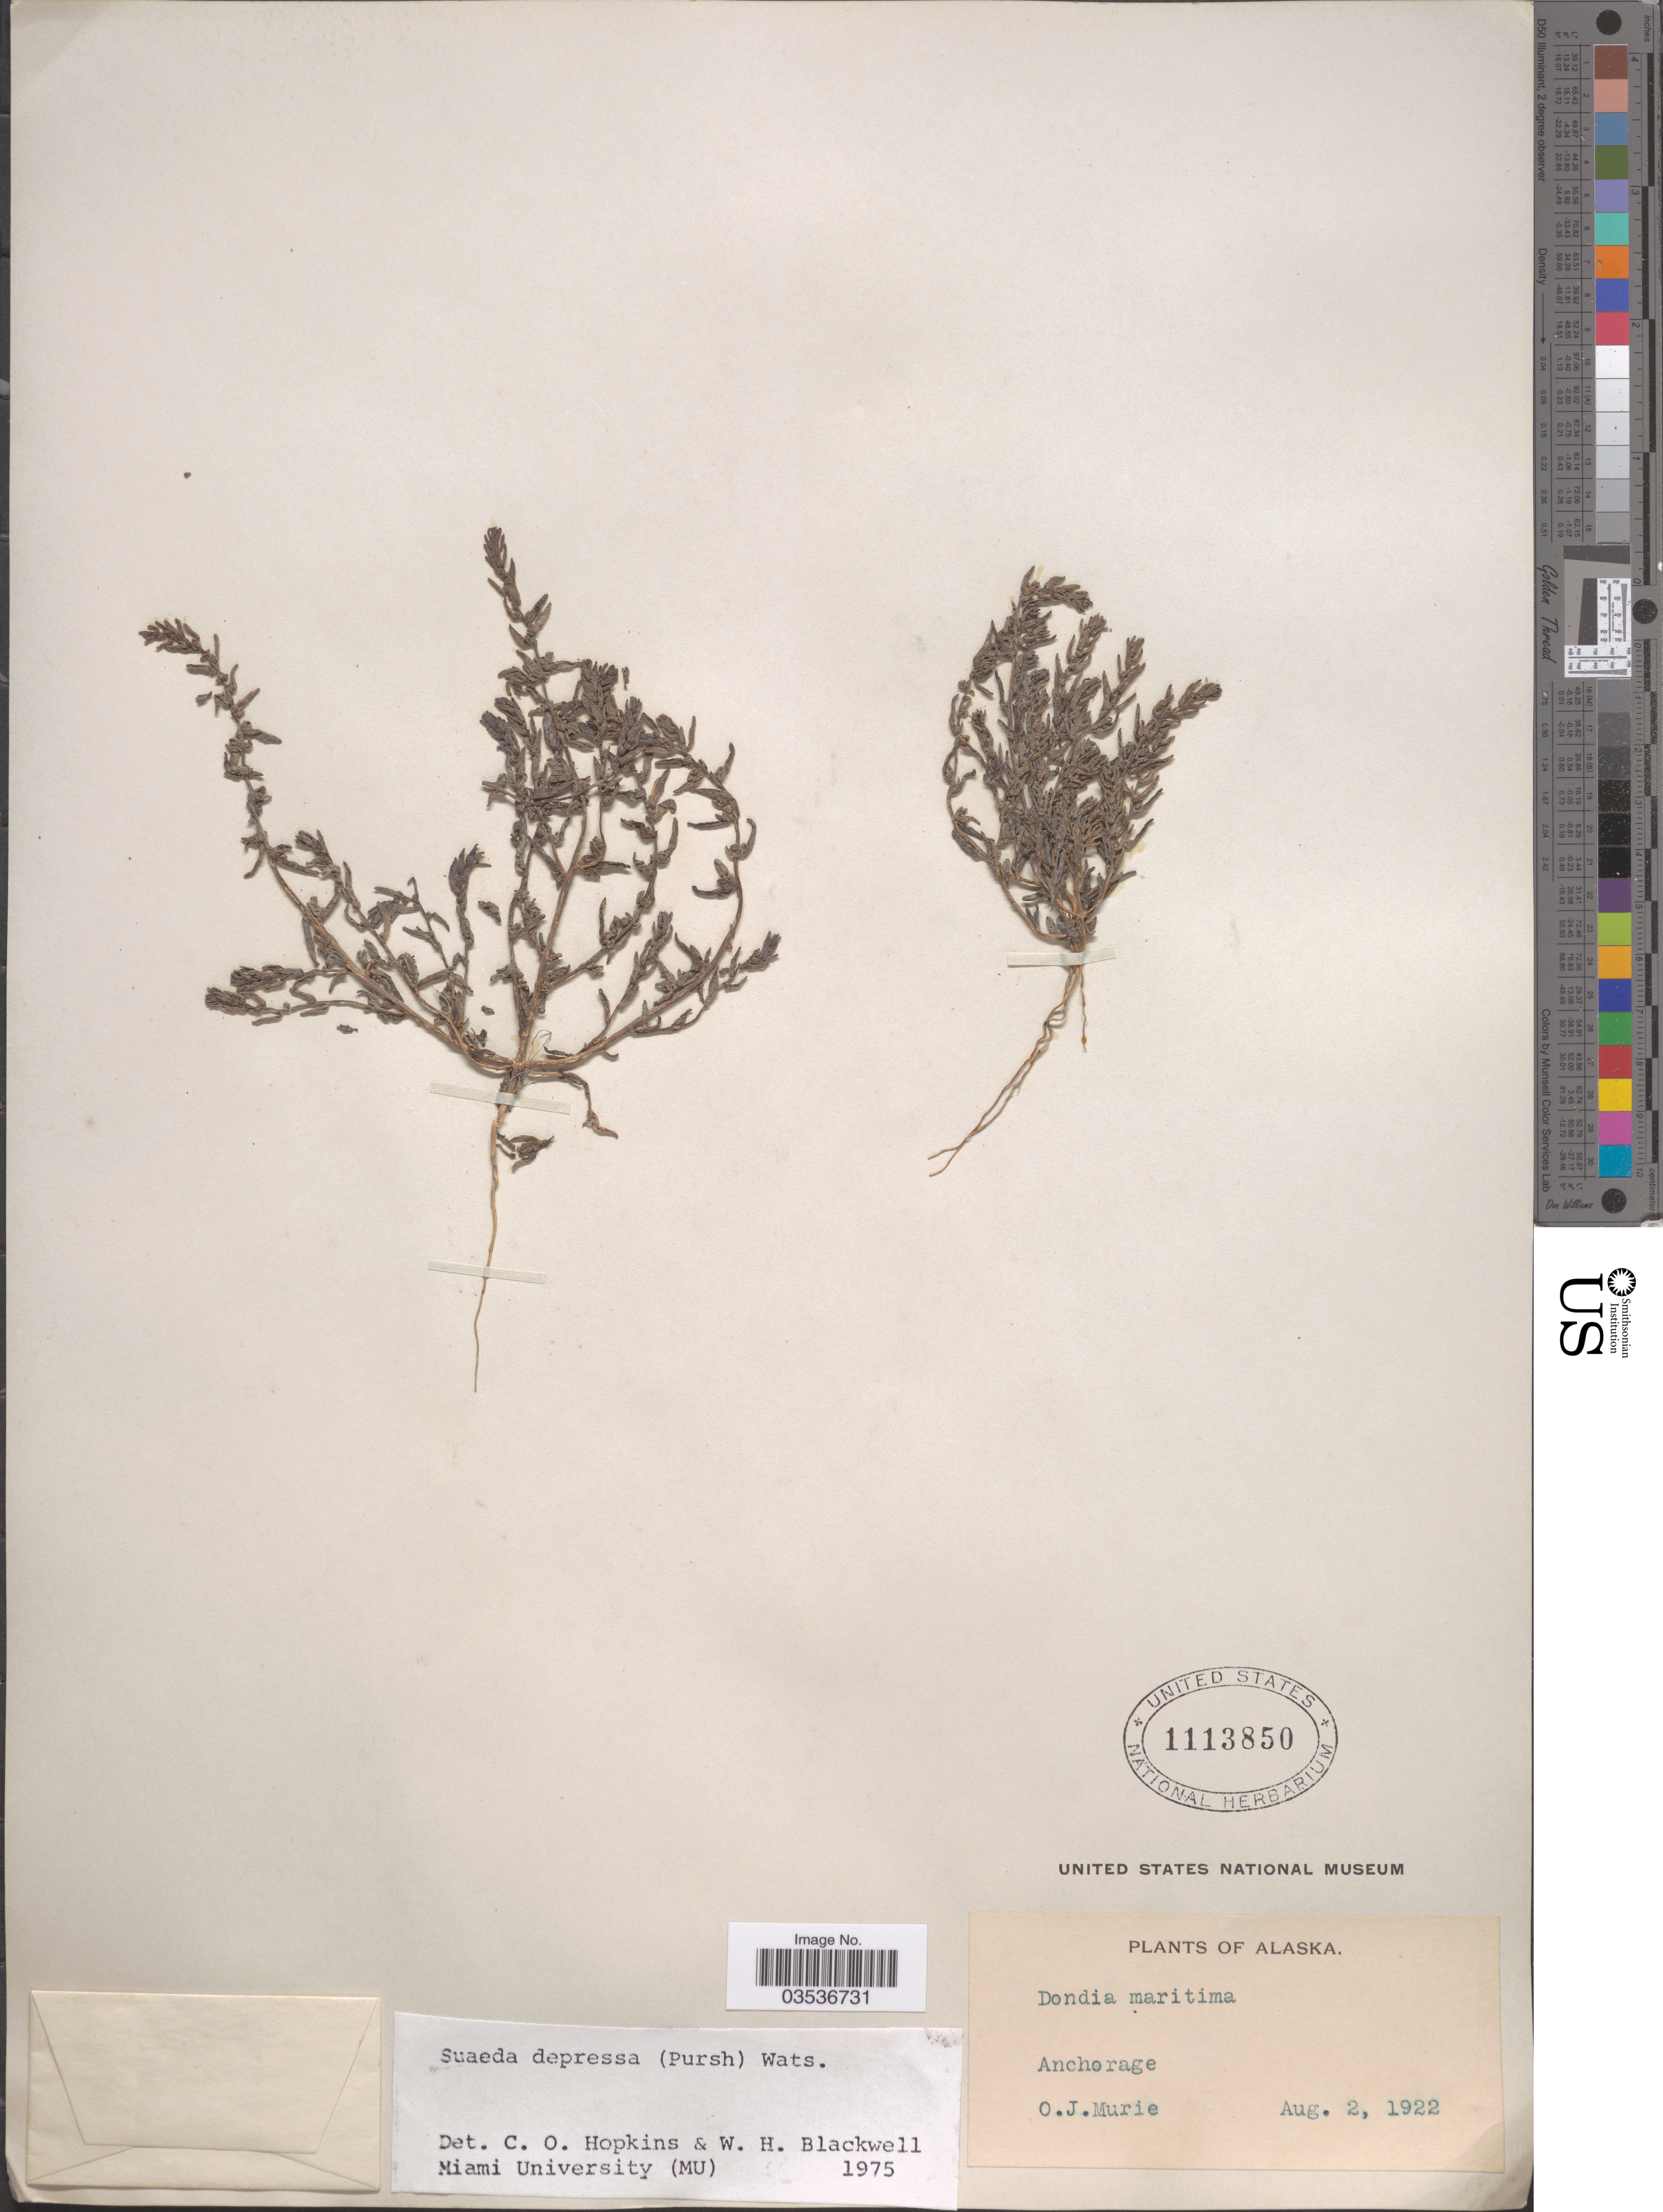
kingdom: Plantae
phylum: Tracheophyta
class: Magnoliopsida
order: Caryophyllales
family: Amaranthaceae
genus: Suaeda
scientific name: Suaeda depressa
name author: (Pursh) S. Watson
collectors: O. Murie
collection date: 1922-08-02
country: United States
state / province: Alaska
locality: Anchorage.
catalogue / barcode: US 1113850